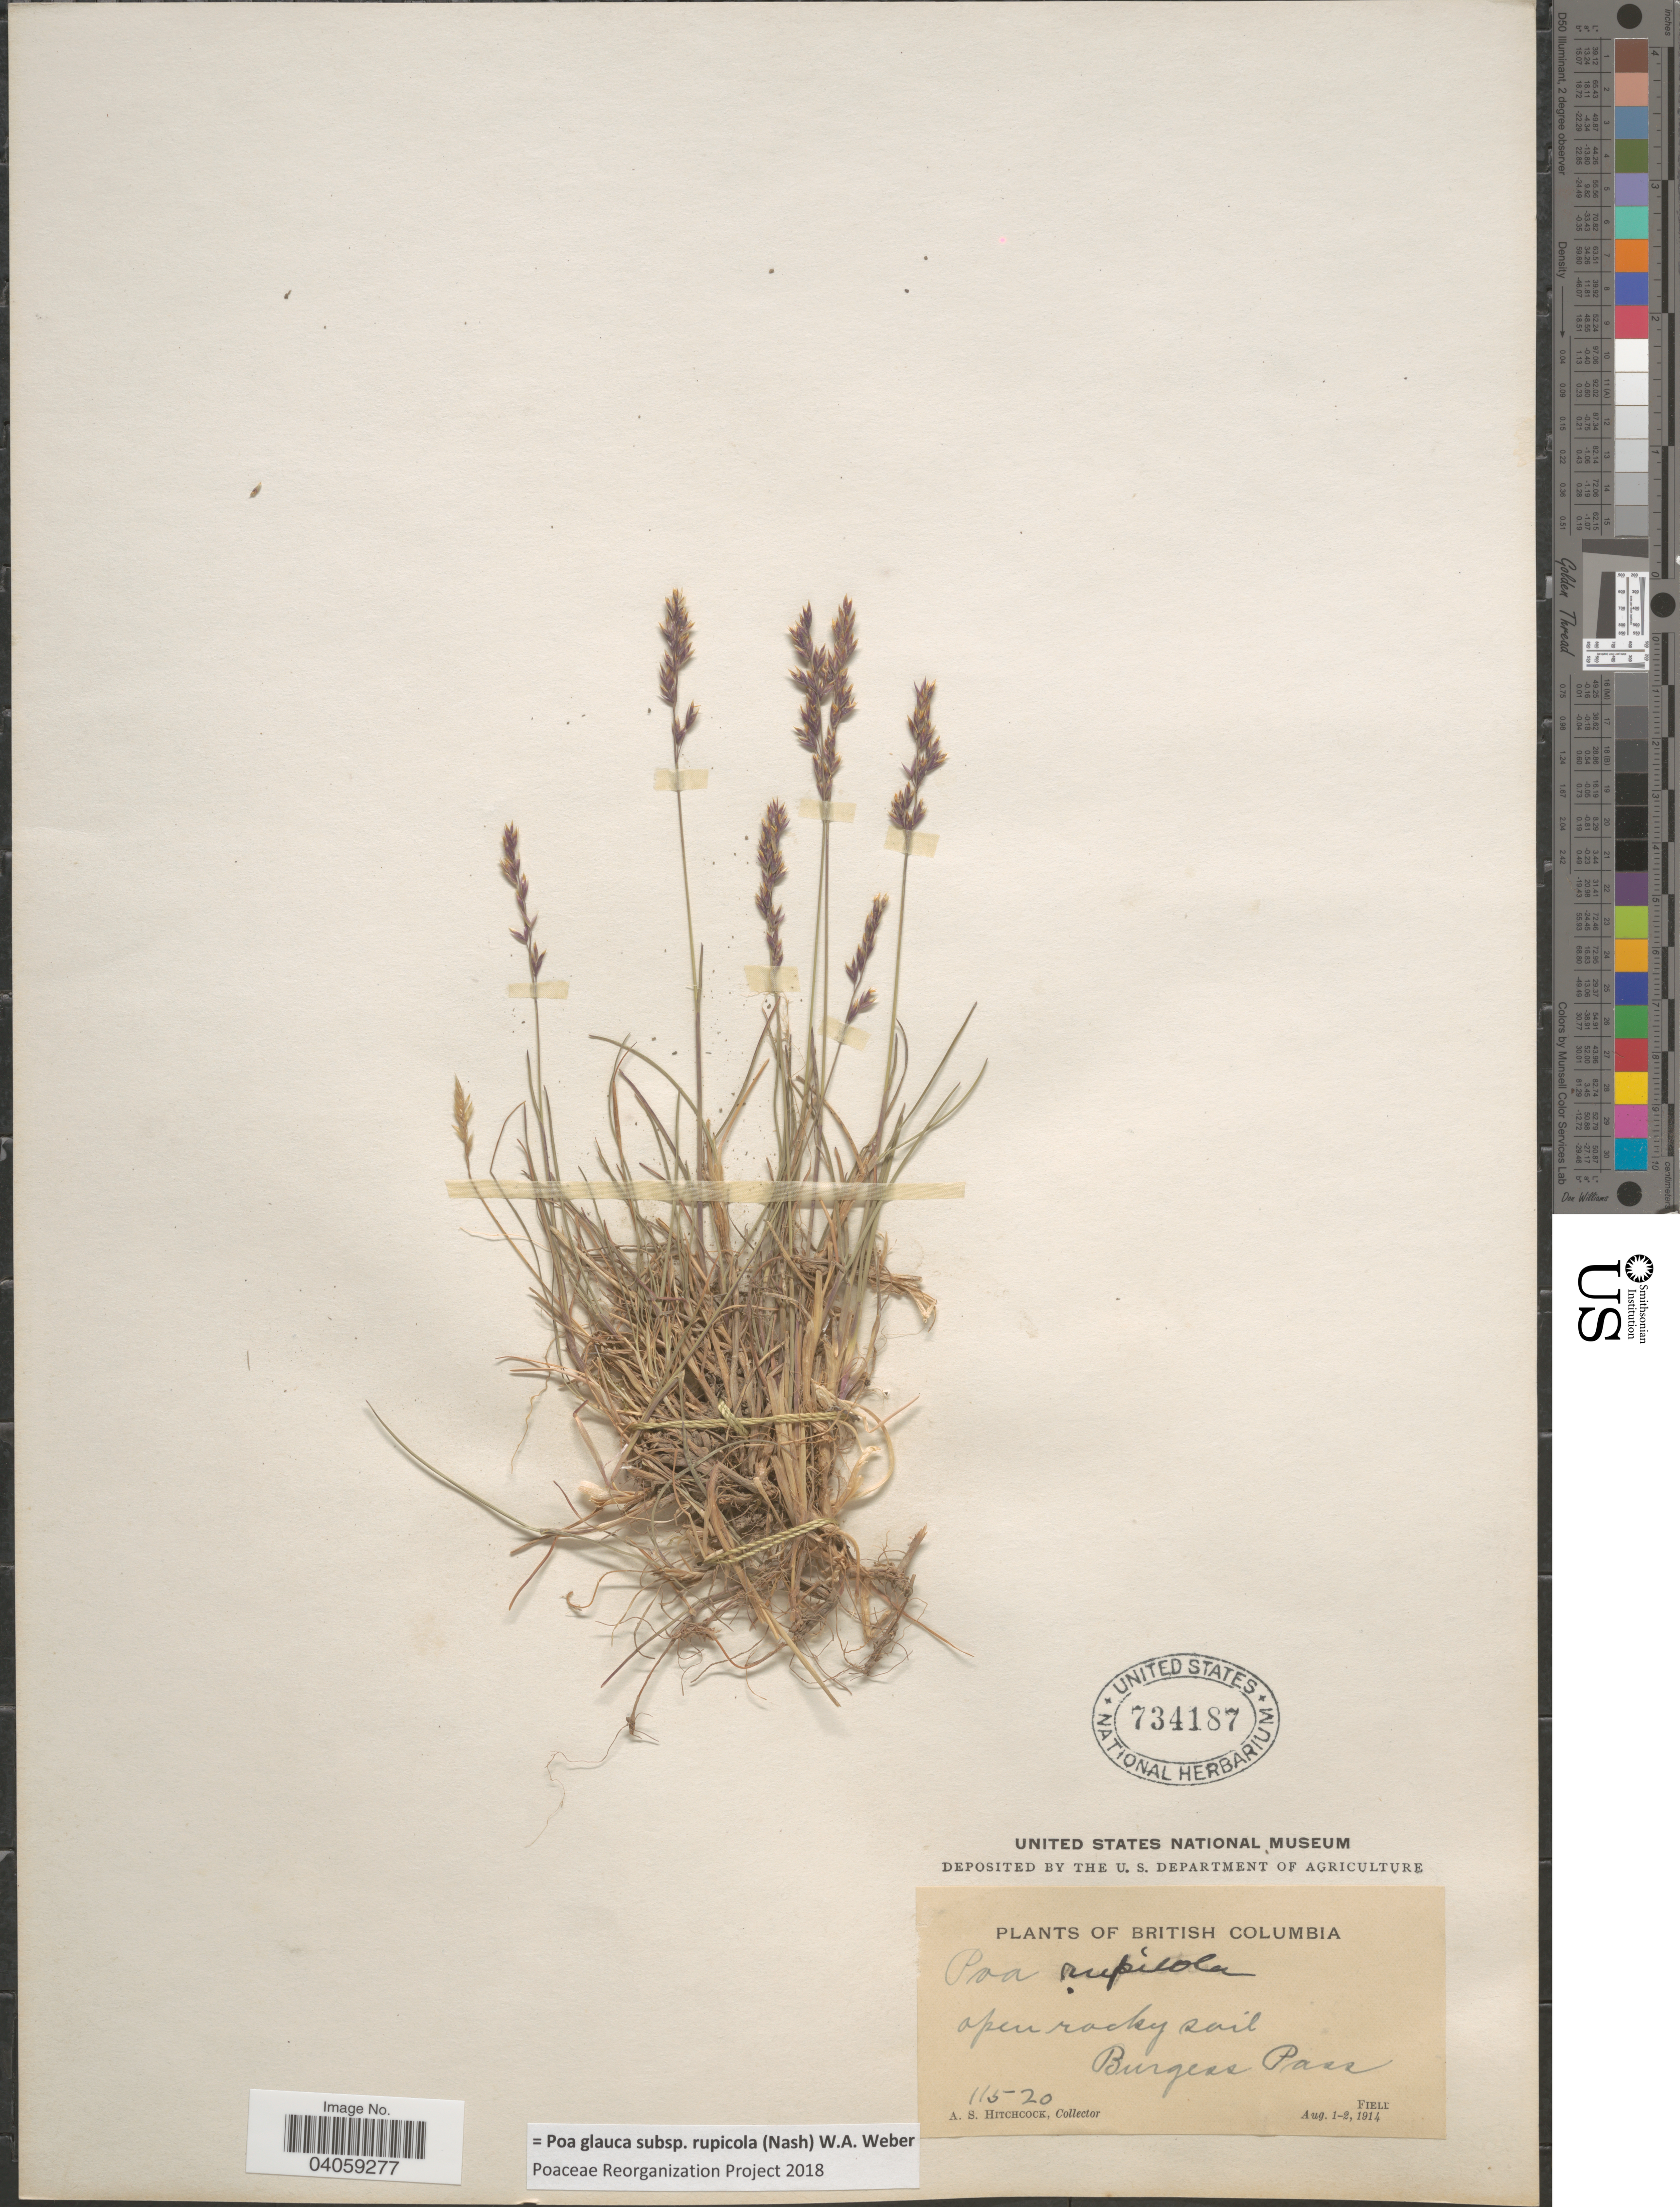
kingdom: Plantae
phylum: Tracheophyta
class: Liliopsida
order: Poales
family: Poaceae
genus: Poa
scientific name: Poa glauca subsp. rupicola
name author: (Nash) W.A. Weber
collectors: A. S. Hitchcock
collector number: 11520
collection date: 1914-08-01/1914-08-02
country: Canada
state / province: British Columbia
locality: Burgess Pass. Field.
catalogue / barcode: US 734187